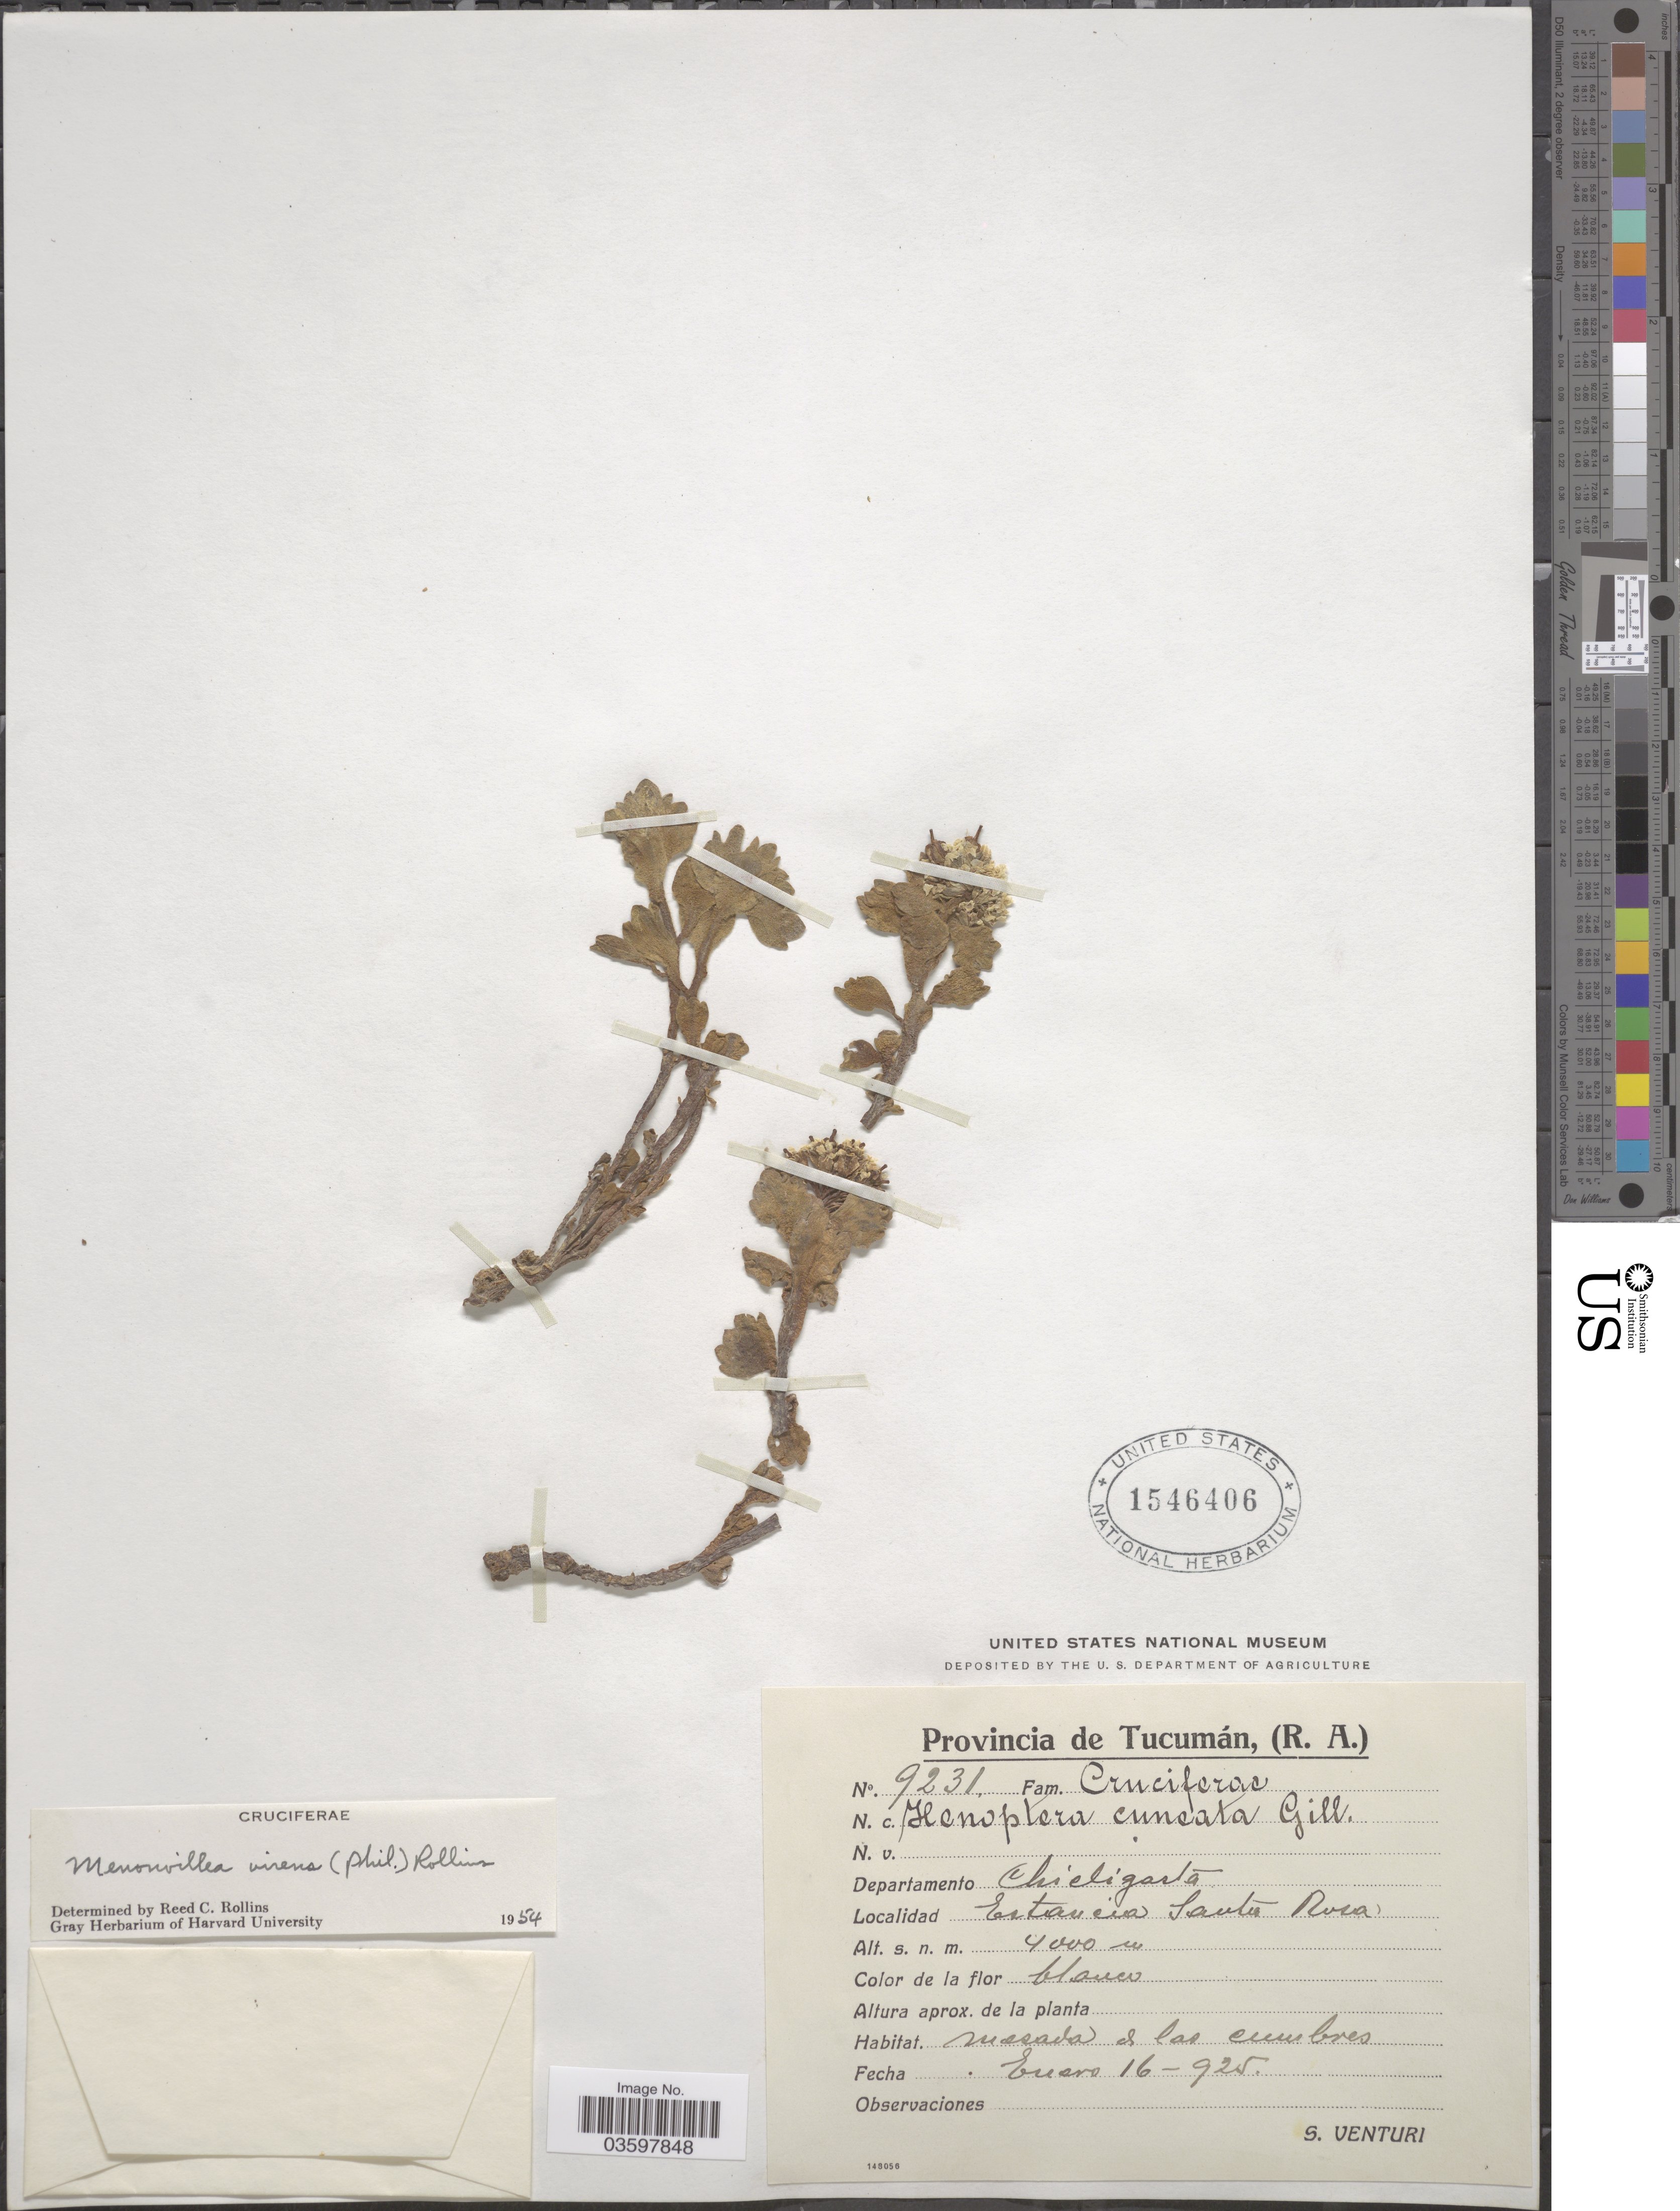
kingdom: Plantae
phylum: Tracheophyta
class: Magnoliopsida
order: Brassicales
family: Brassicaceae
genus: Menonvillea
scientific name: Menonvillea virens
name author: (Phil.) Rollins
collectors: S. Venturi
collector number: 9231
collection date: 1925-01-16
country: Argentina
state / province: Tucuman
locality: Departamento Chicligasta. Estancia Santa Rosa.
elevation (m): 4000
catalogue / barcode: US 1546406